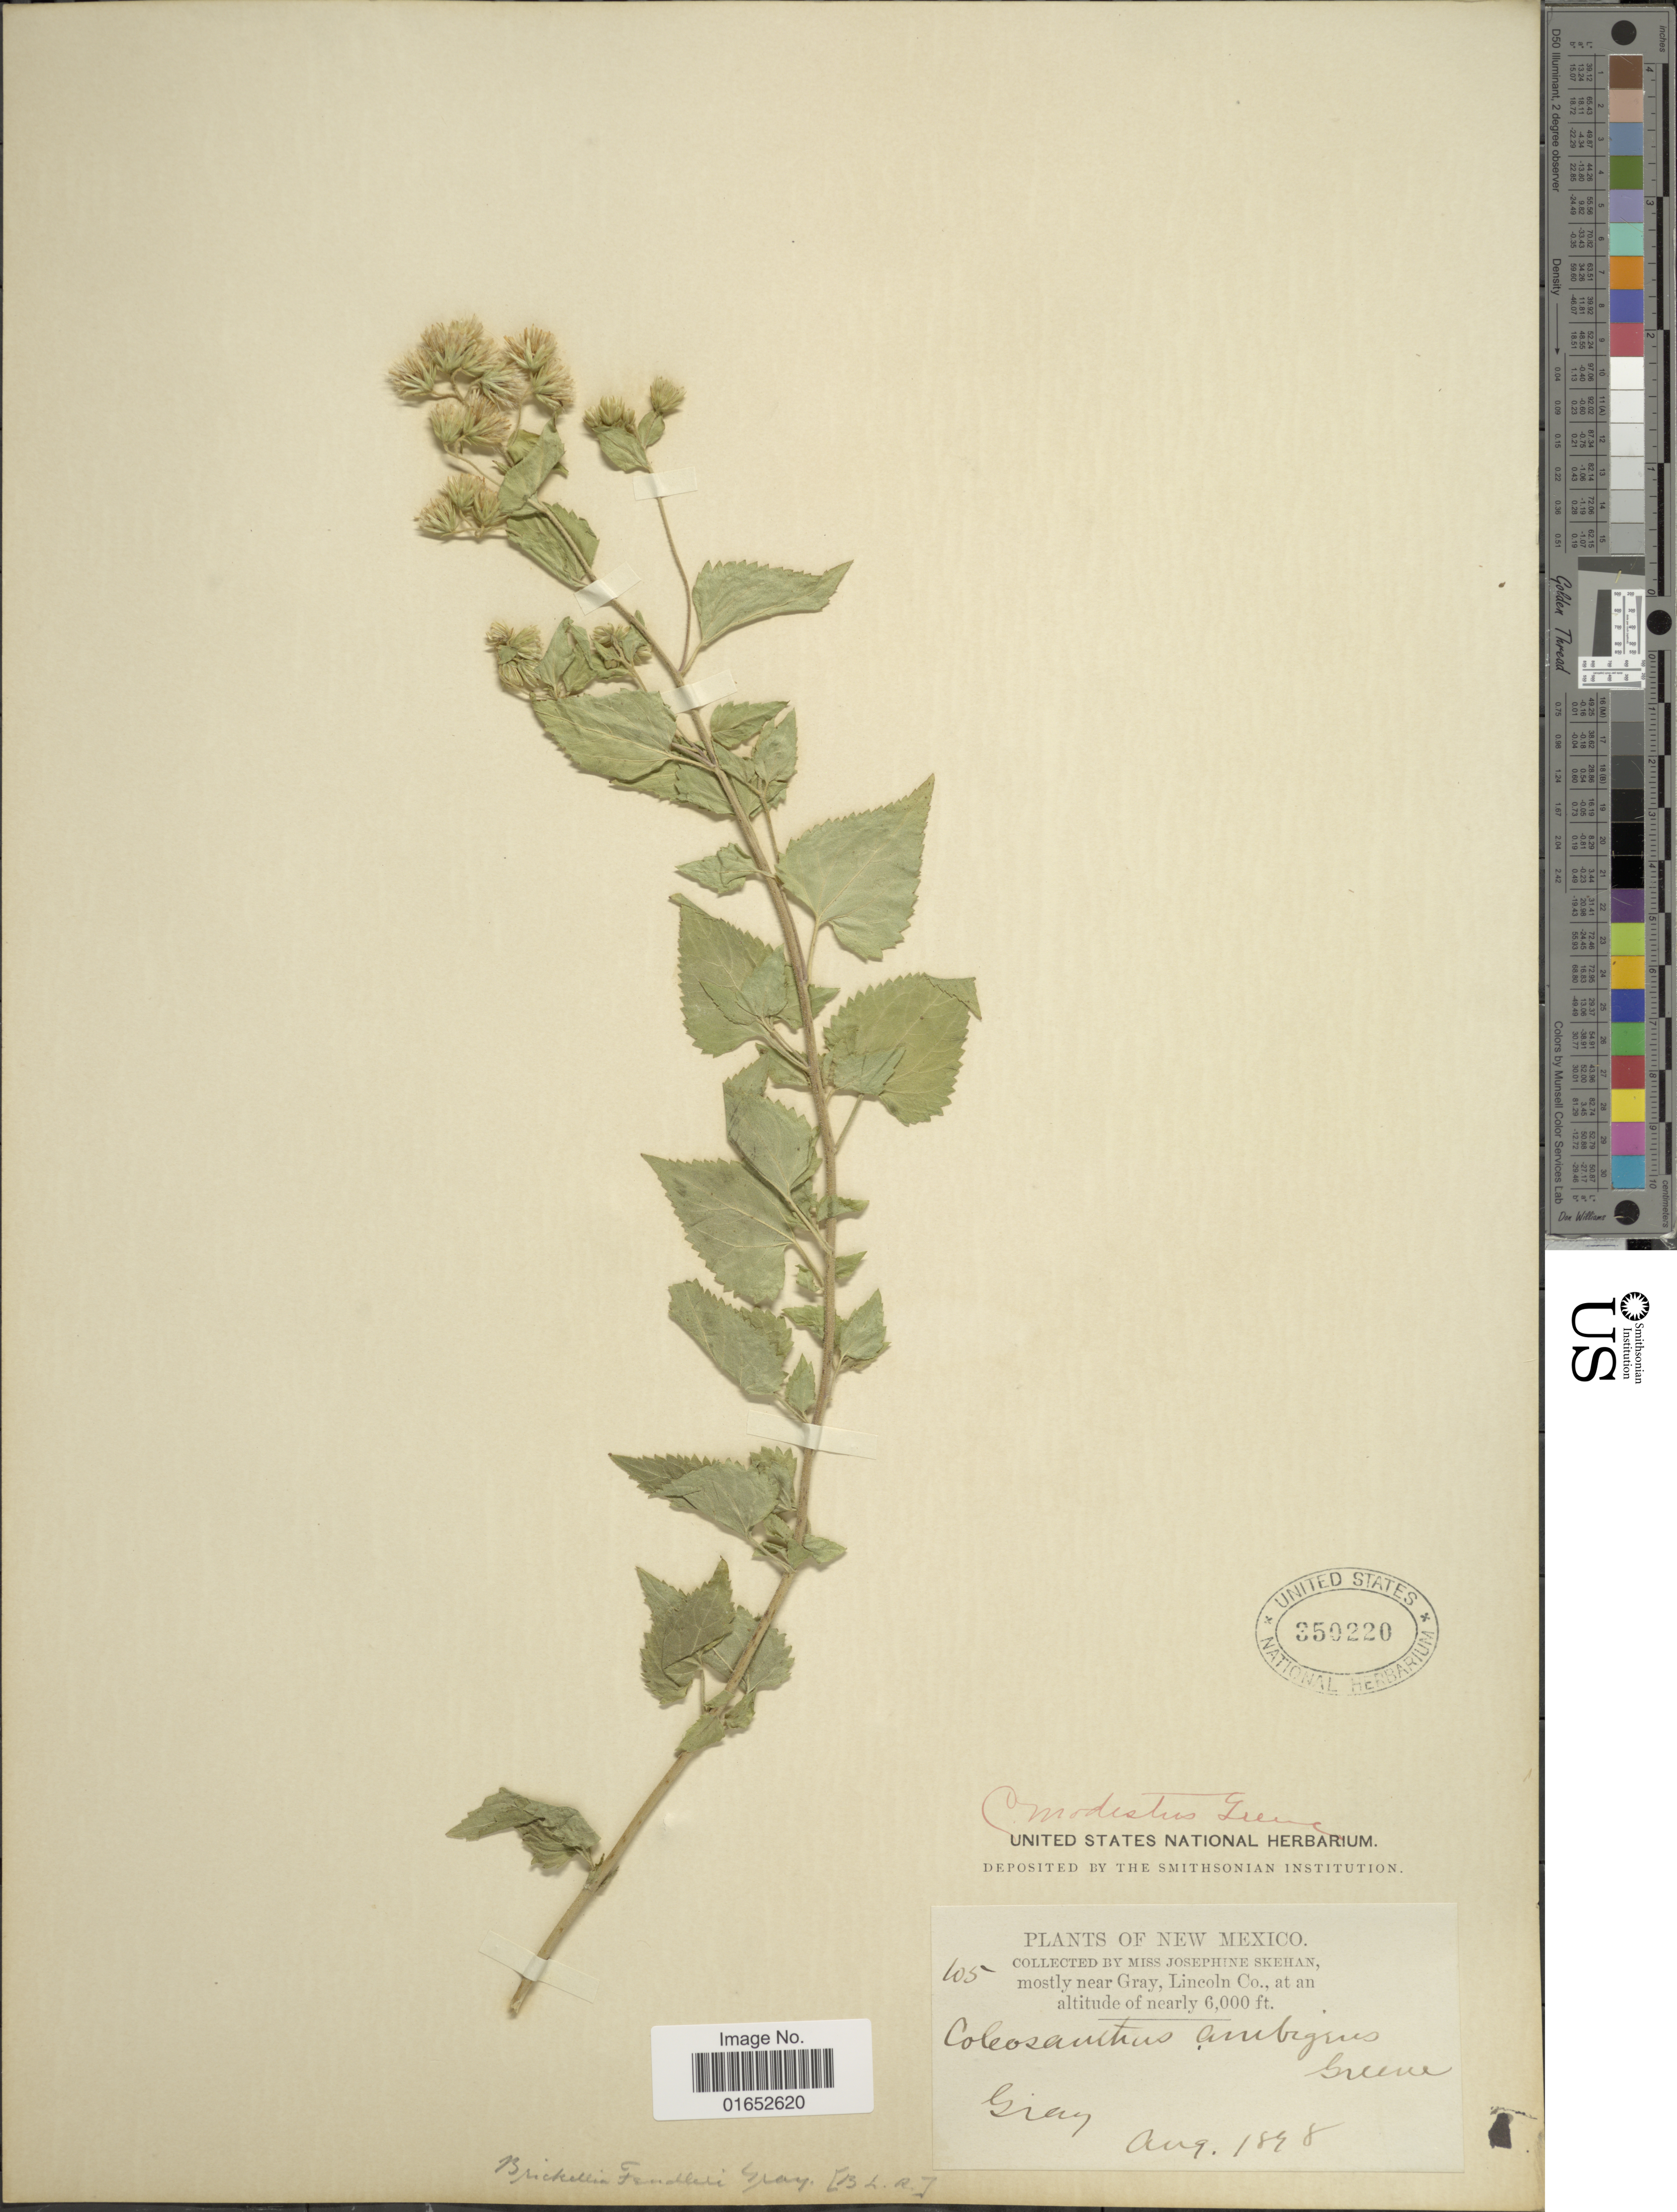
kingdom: Plantae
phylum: Tracheophyta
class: Magnoliopsida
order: Asterales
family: Asteraceae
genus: Brickelliastrum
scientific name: Brickelliastrum fendleri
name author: (A. Gray) R.M. King & H. Rob.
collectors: J. Skehan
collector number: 105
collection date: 1898-08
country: United States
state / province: New Mexico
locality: Mostly near Gray, Lincoln Co, Gray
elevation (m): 1829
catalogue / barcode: US 350220